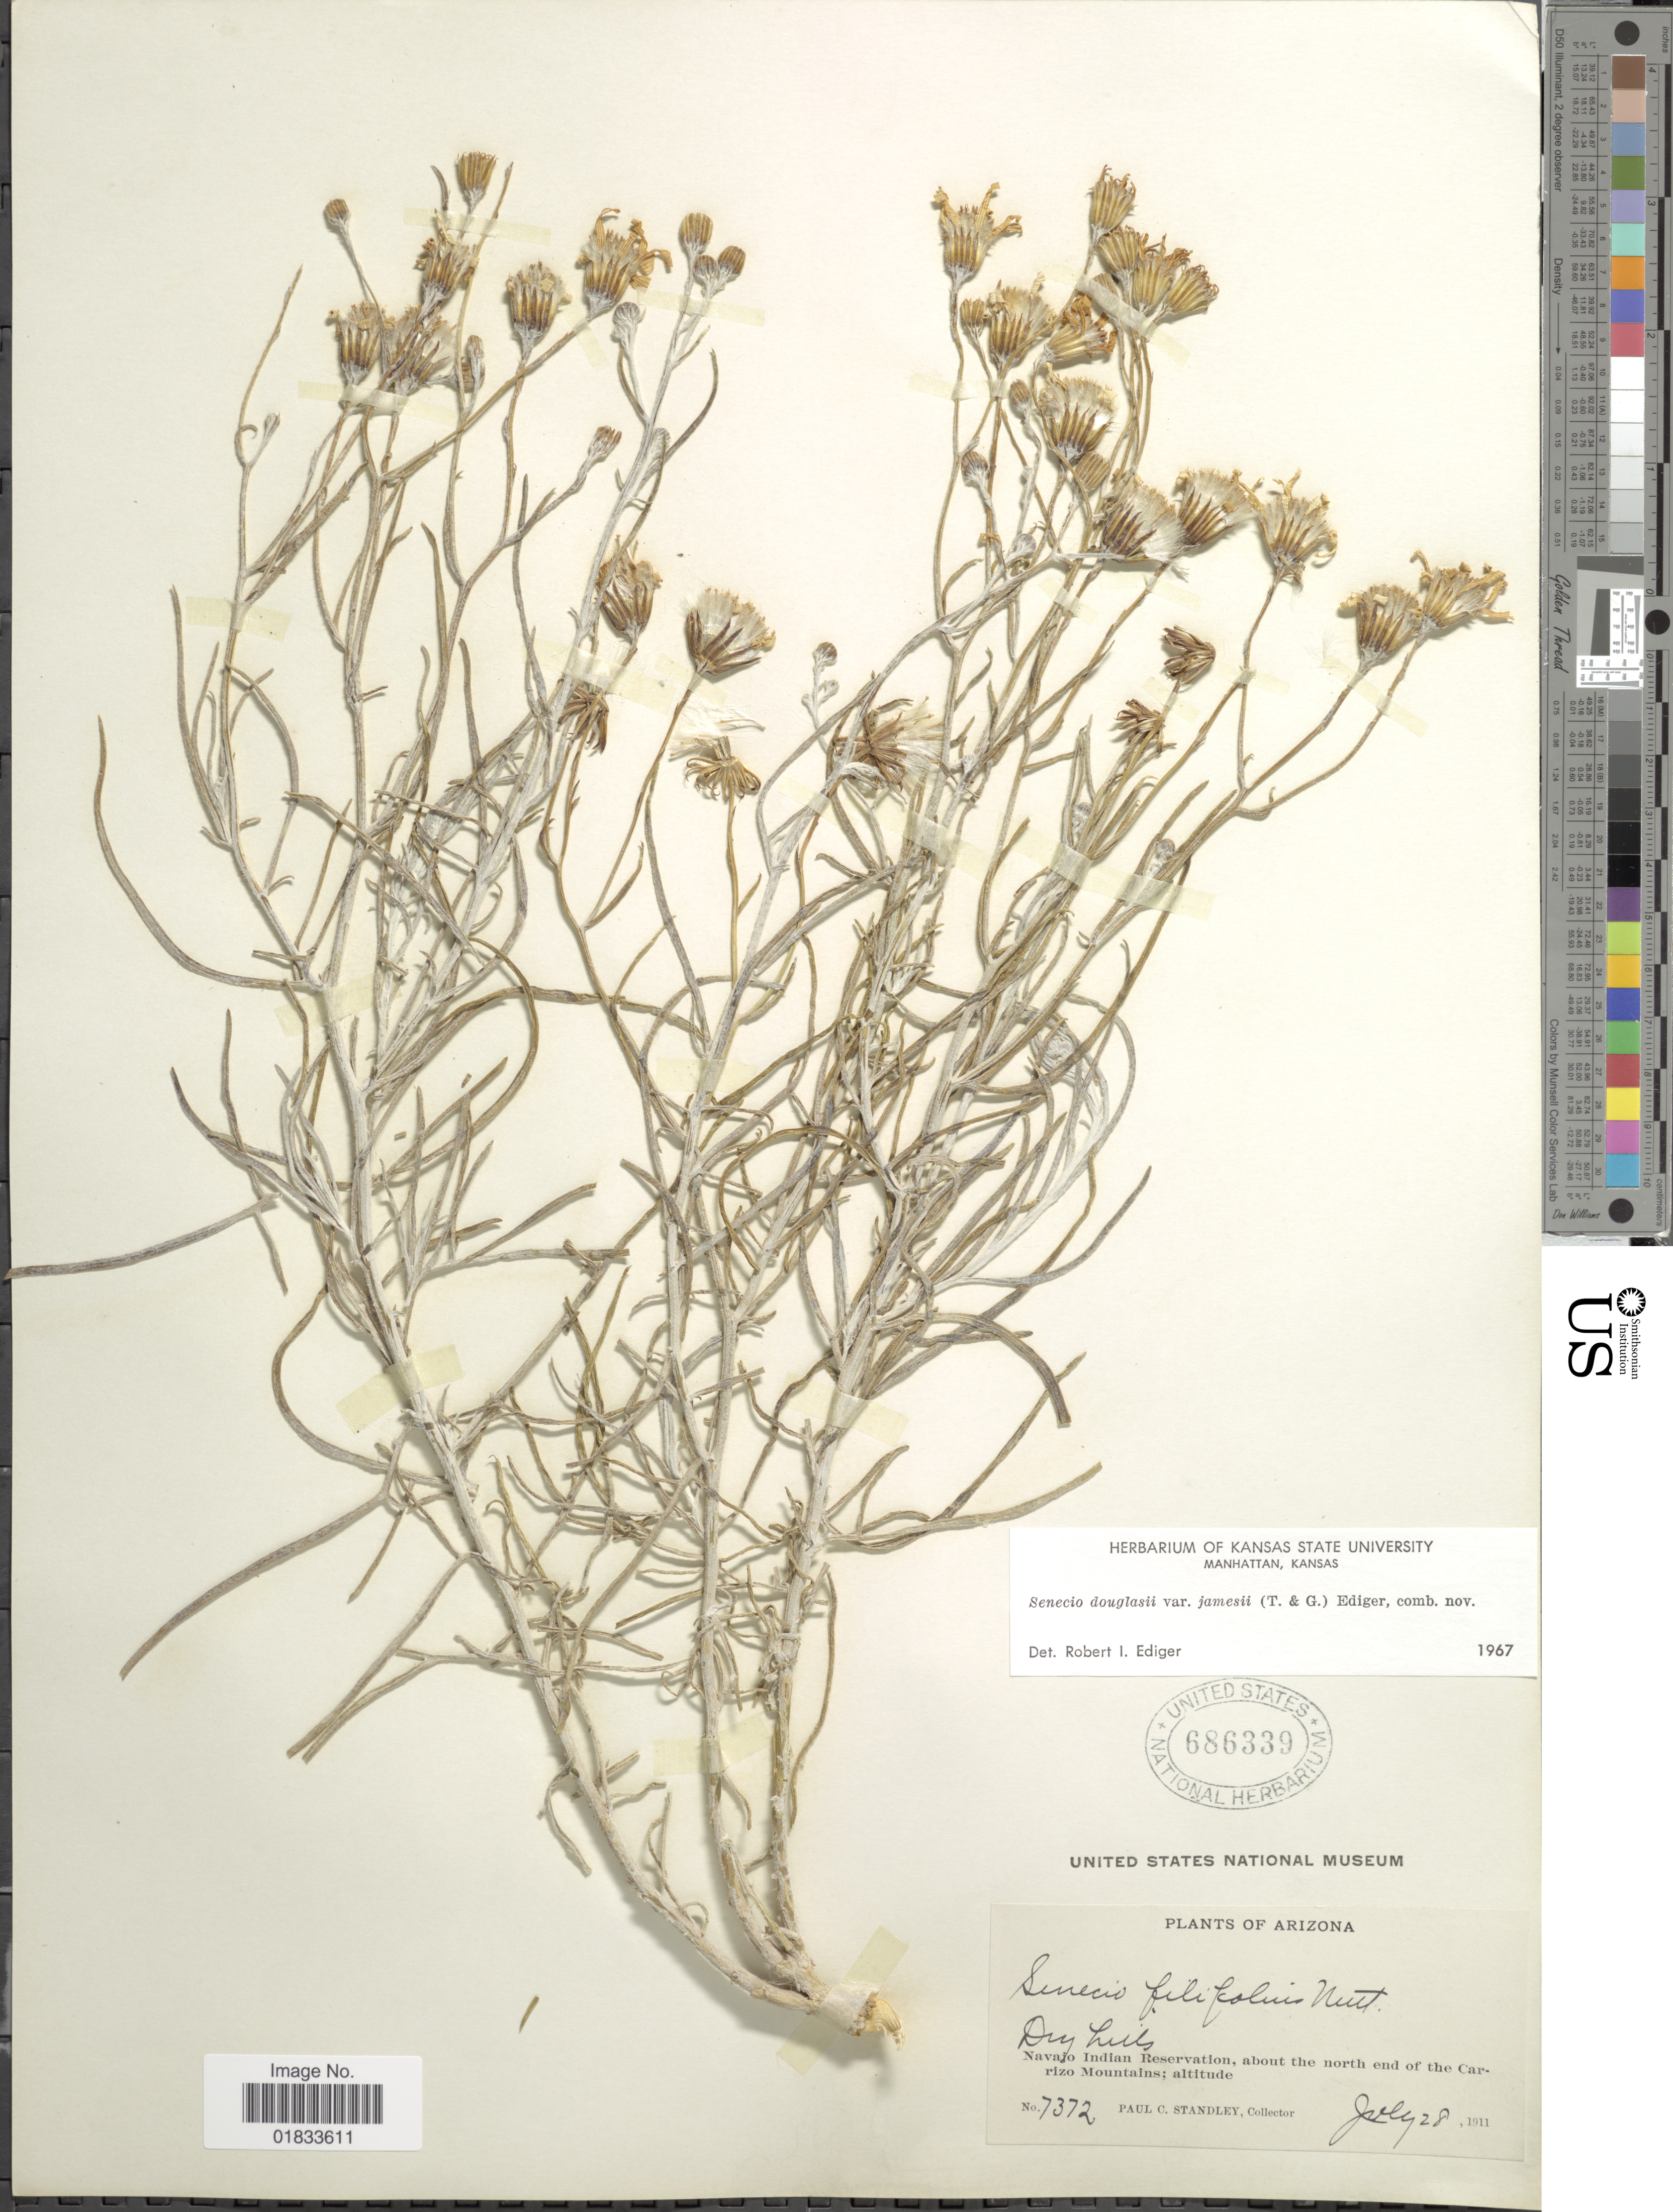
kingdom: Plantae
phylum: Tracheophyta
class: Magnoliopsida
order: Asterales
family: Asteraceae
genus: Senecio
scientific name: Senecio flaccidus var. flaccidus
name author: Less.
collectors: P. C. Standley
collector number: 7372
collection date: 1911-07-28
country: United States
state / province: Arizona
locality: Navajo Indian Reservation, about the north end of the Carizo Mountains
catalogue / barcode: US 686339